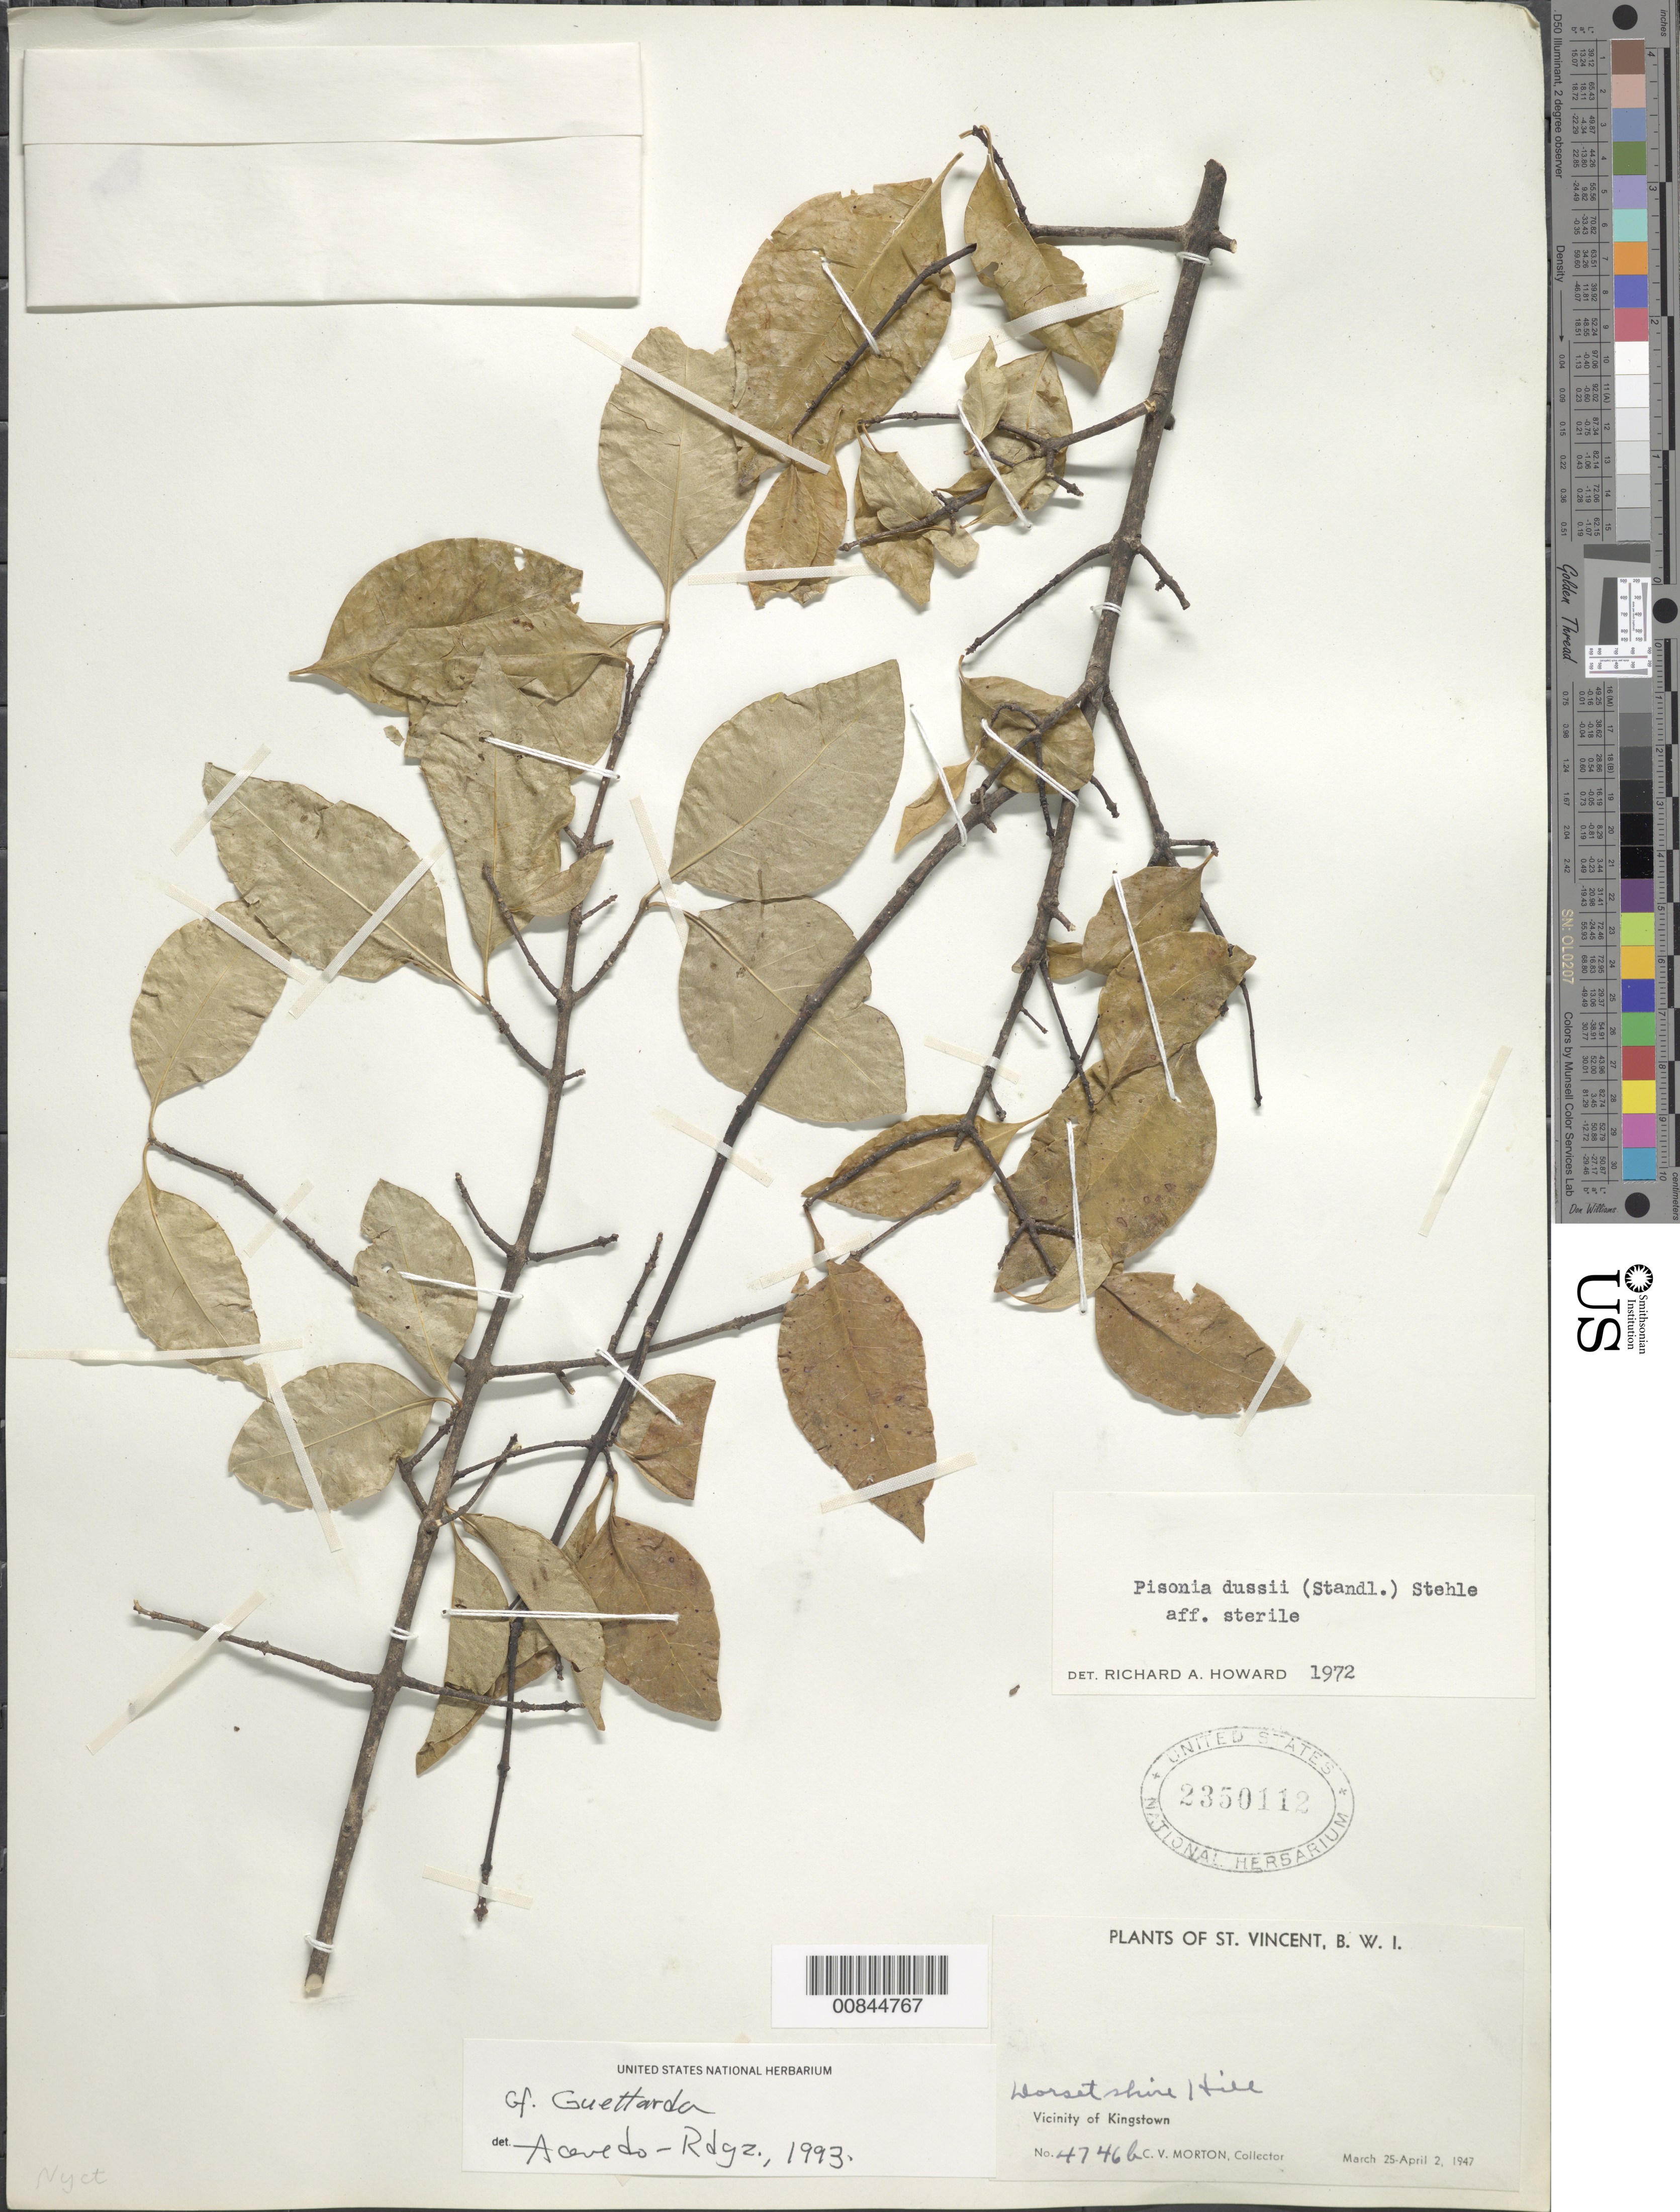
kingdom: Plantae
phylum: Tracheophyta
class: Magnoliopsida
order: Gentianales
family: Rubiaceae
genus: Guettarda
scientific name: Guettarda sp.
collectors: C. V. Morton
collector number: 4746 b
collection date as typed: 25 Mar 1947 to 02 Apr 1947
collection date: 1947-03-25/1947-04-02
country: St. Vincent - Grenadines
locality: Worsetshire Hill, vicinity ov Kingstown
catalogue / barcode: US 2350112